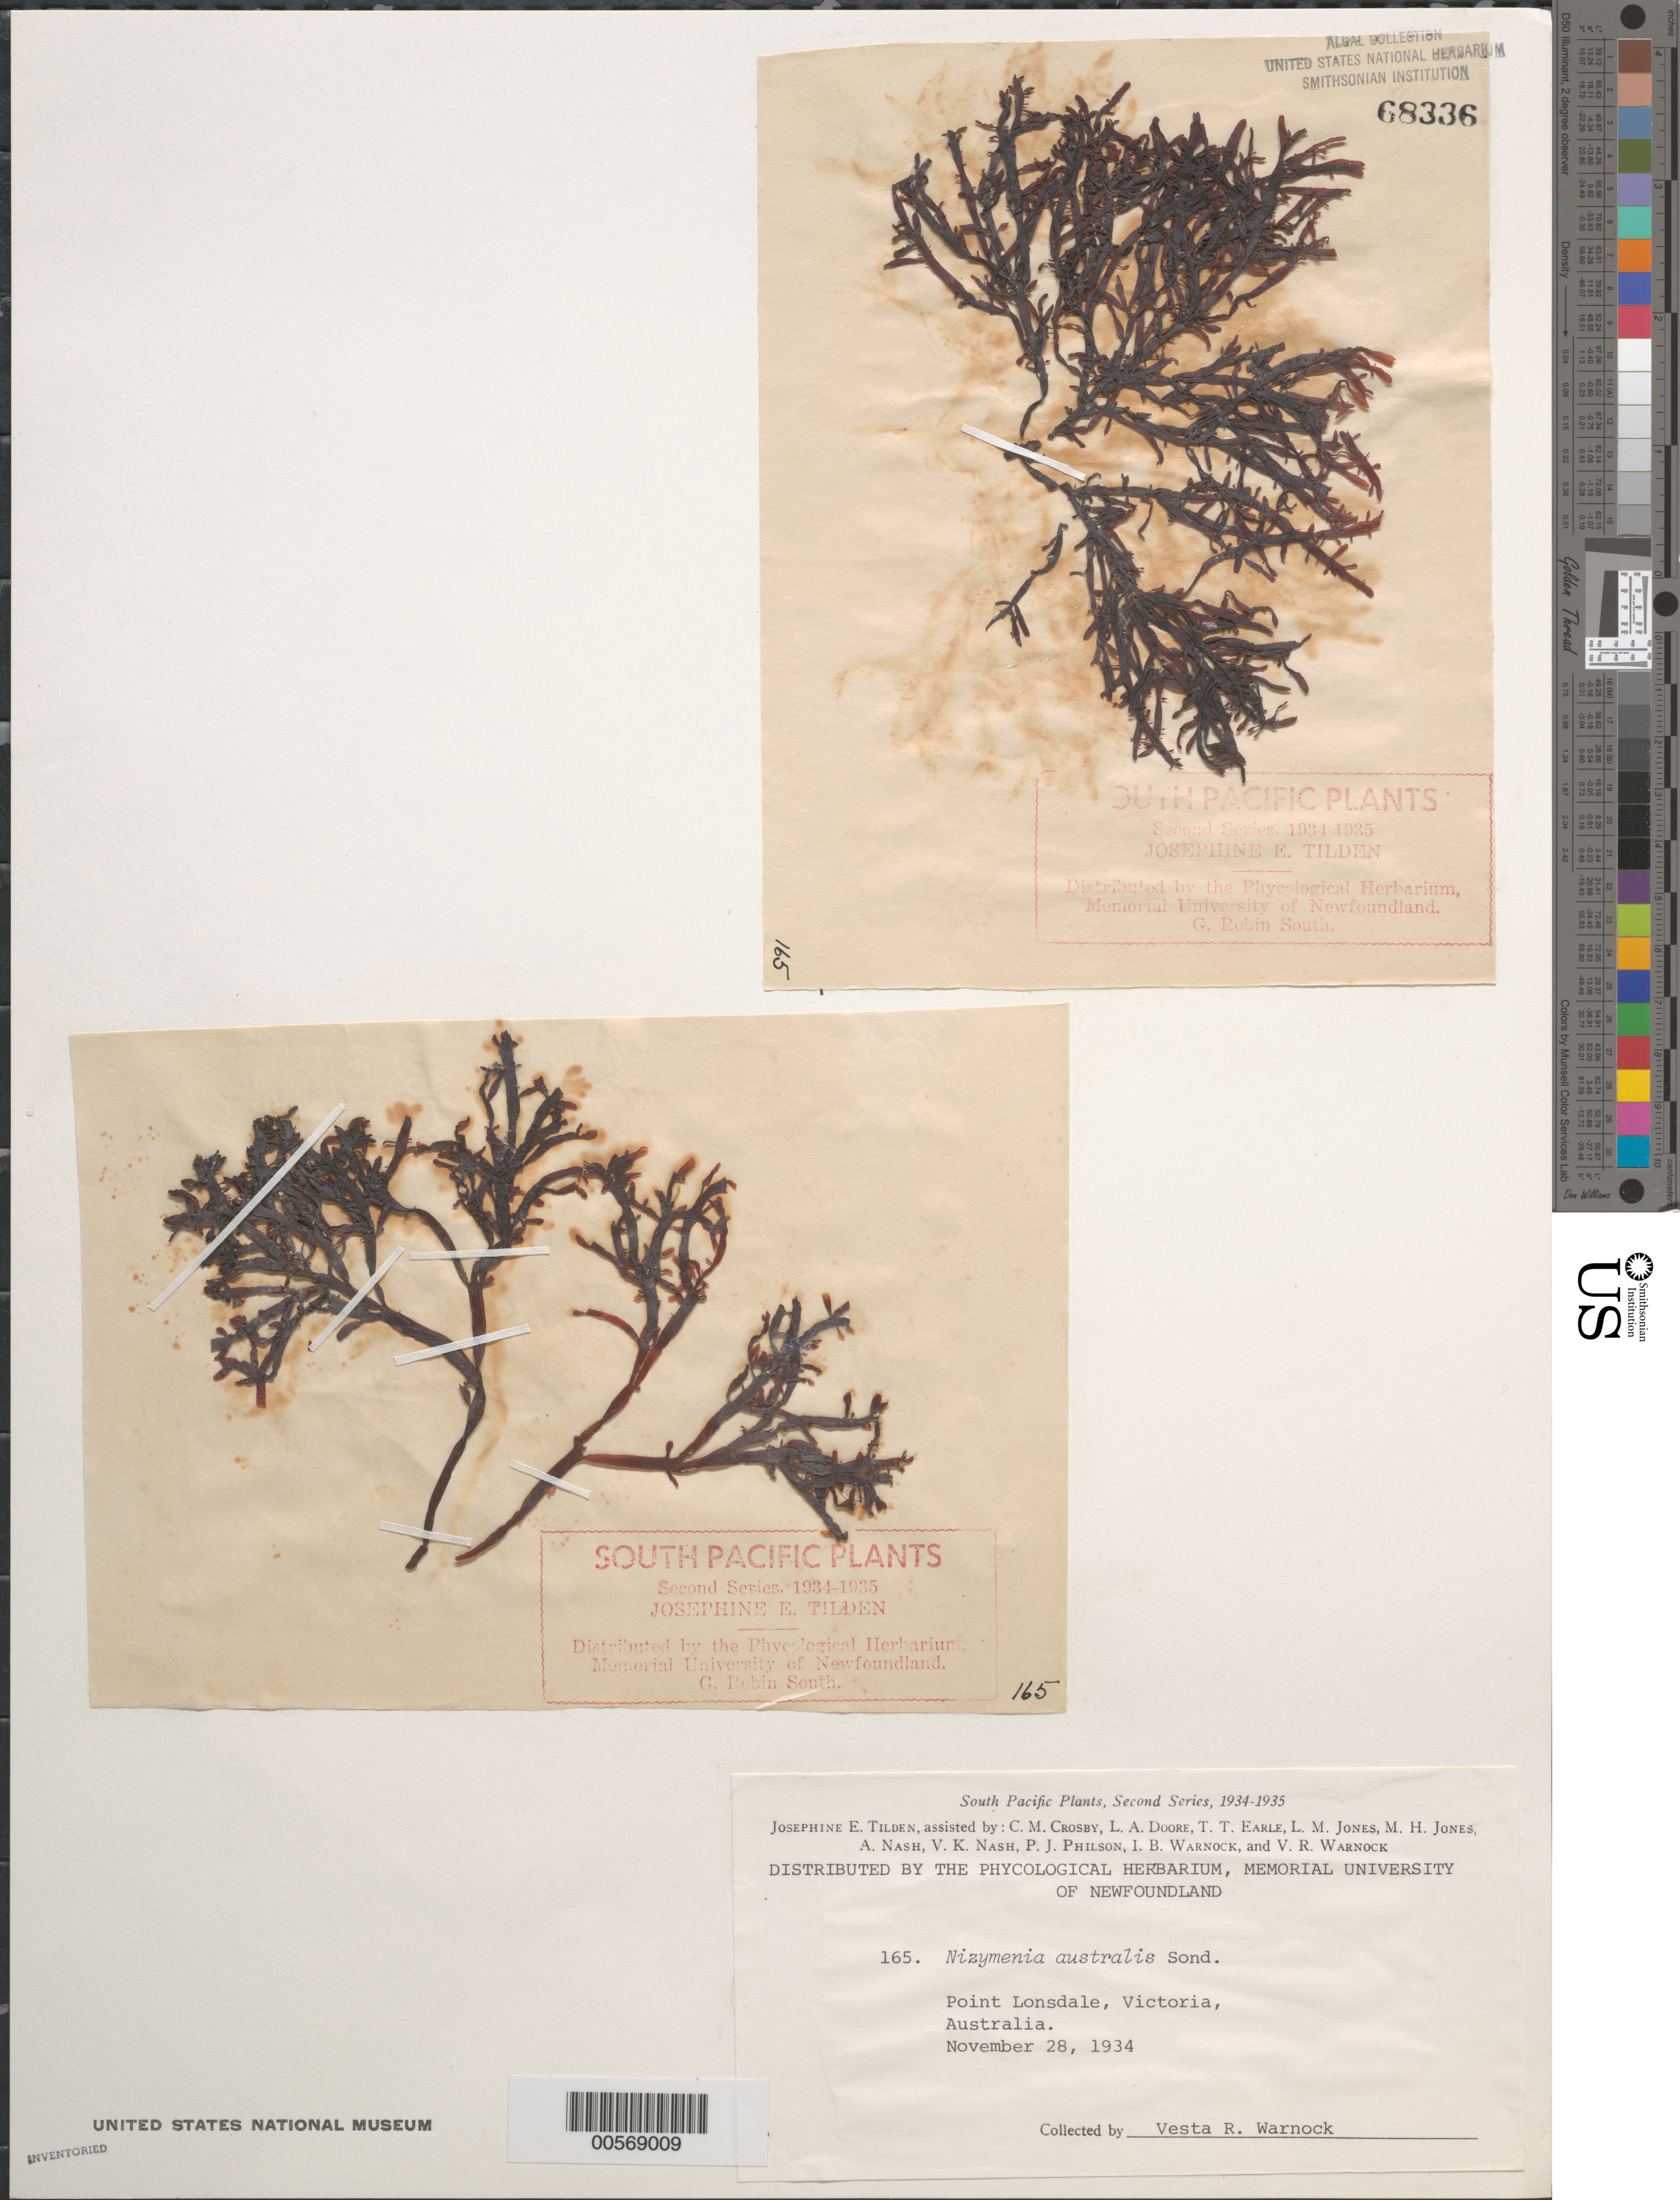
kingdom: Plantae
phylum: Rhodophyta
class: Florideophyceae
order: Gigartinales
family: Nizymeniaceae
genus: Nizymenia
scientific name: Nizymenia australis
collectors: V. Warnock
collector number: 165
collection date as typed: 28 Nov 1934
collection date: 1934-11-28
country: Australia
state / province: Victoria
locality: Point lonsdale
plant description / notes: Tilden, South Pacific Plants, Second Series, 1934-1935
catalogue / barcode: US 68336